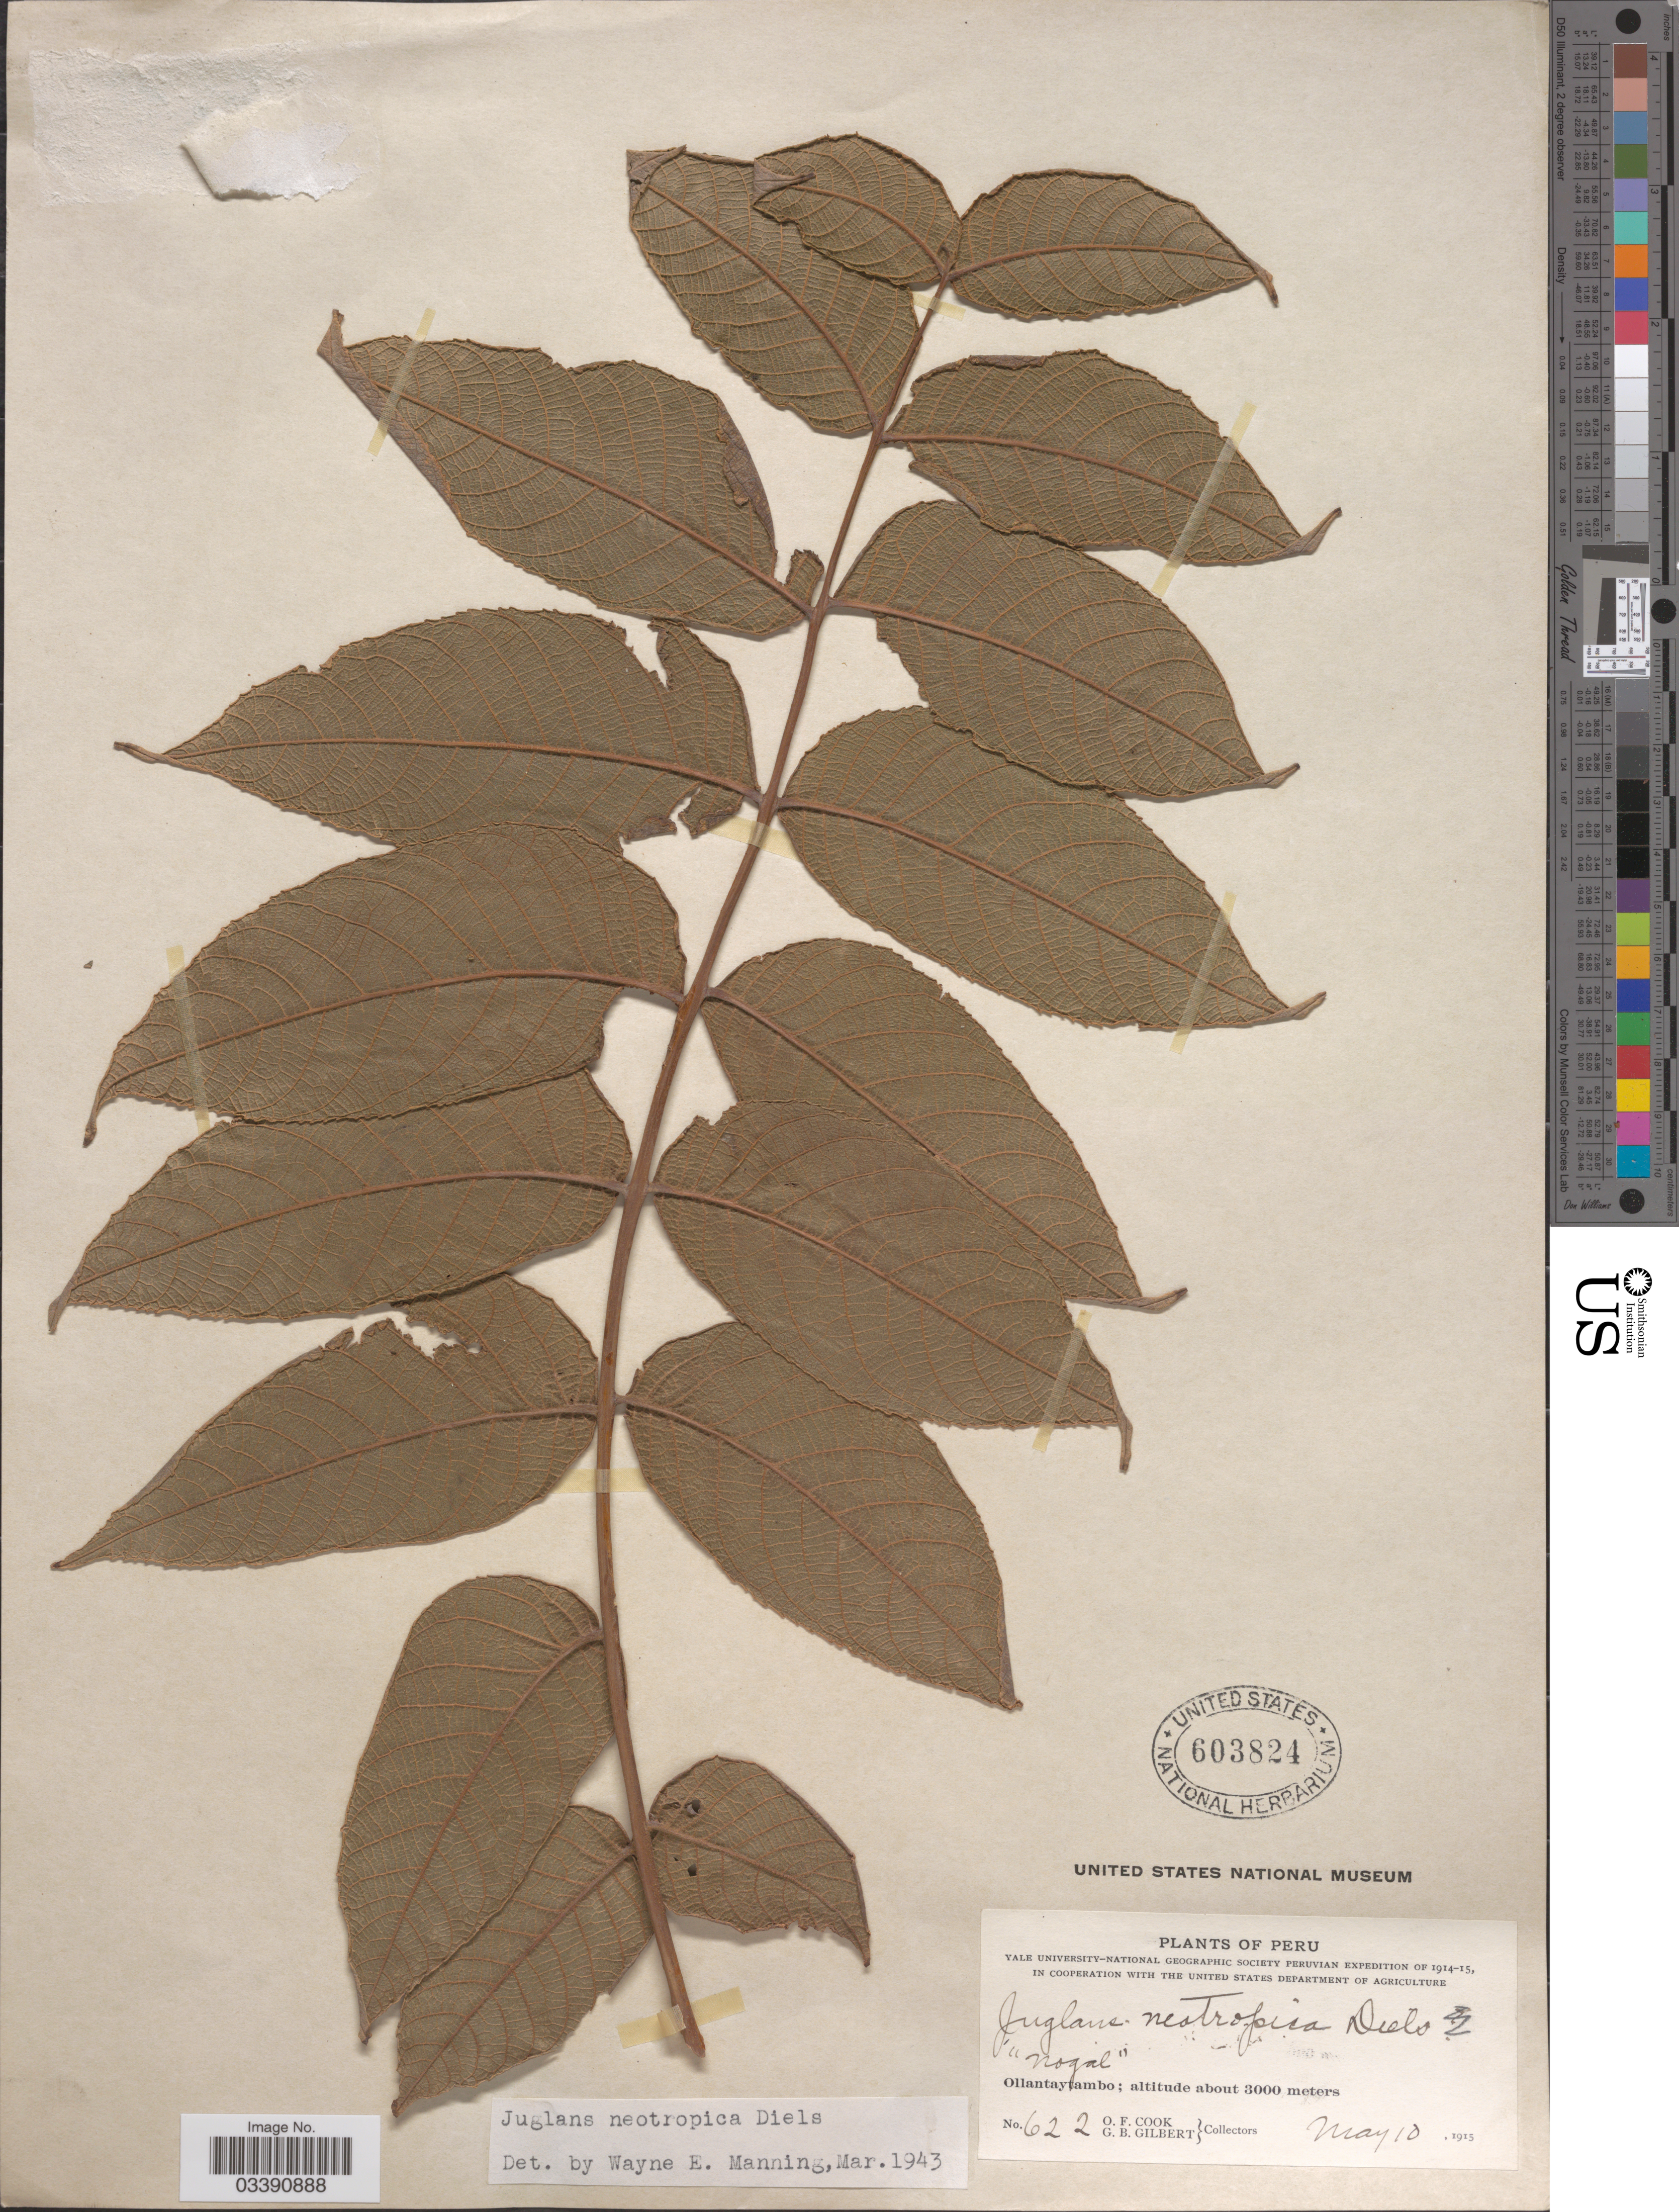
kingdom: Plantae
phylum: Tracheophyta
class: Magnoliopsida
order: Fagales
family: Juglandaceae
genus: Juglans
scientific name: Juglans neotropica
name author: Diels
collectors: O. F. Cook & G. B. Gilbert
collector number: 622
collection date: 1915-05-10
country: Peru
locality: Ollantaytambo.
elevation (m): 3000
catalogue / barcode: US 603824